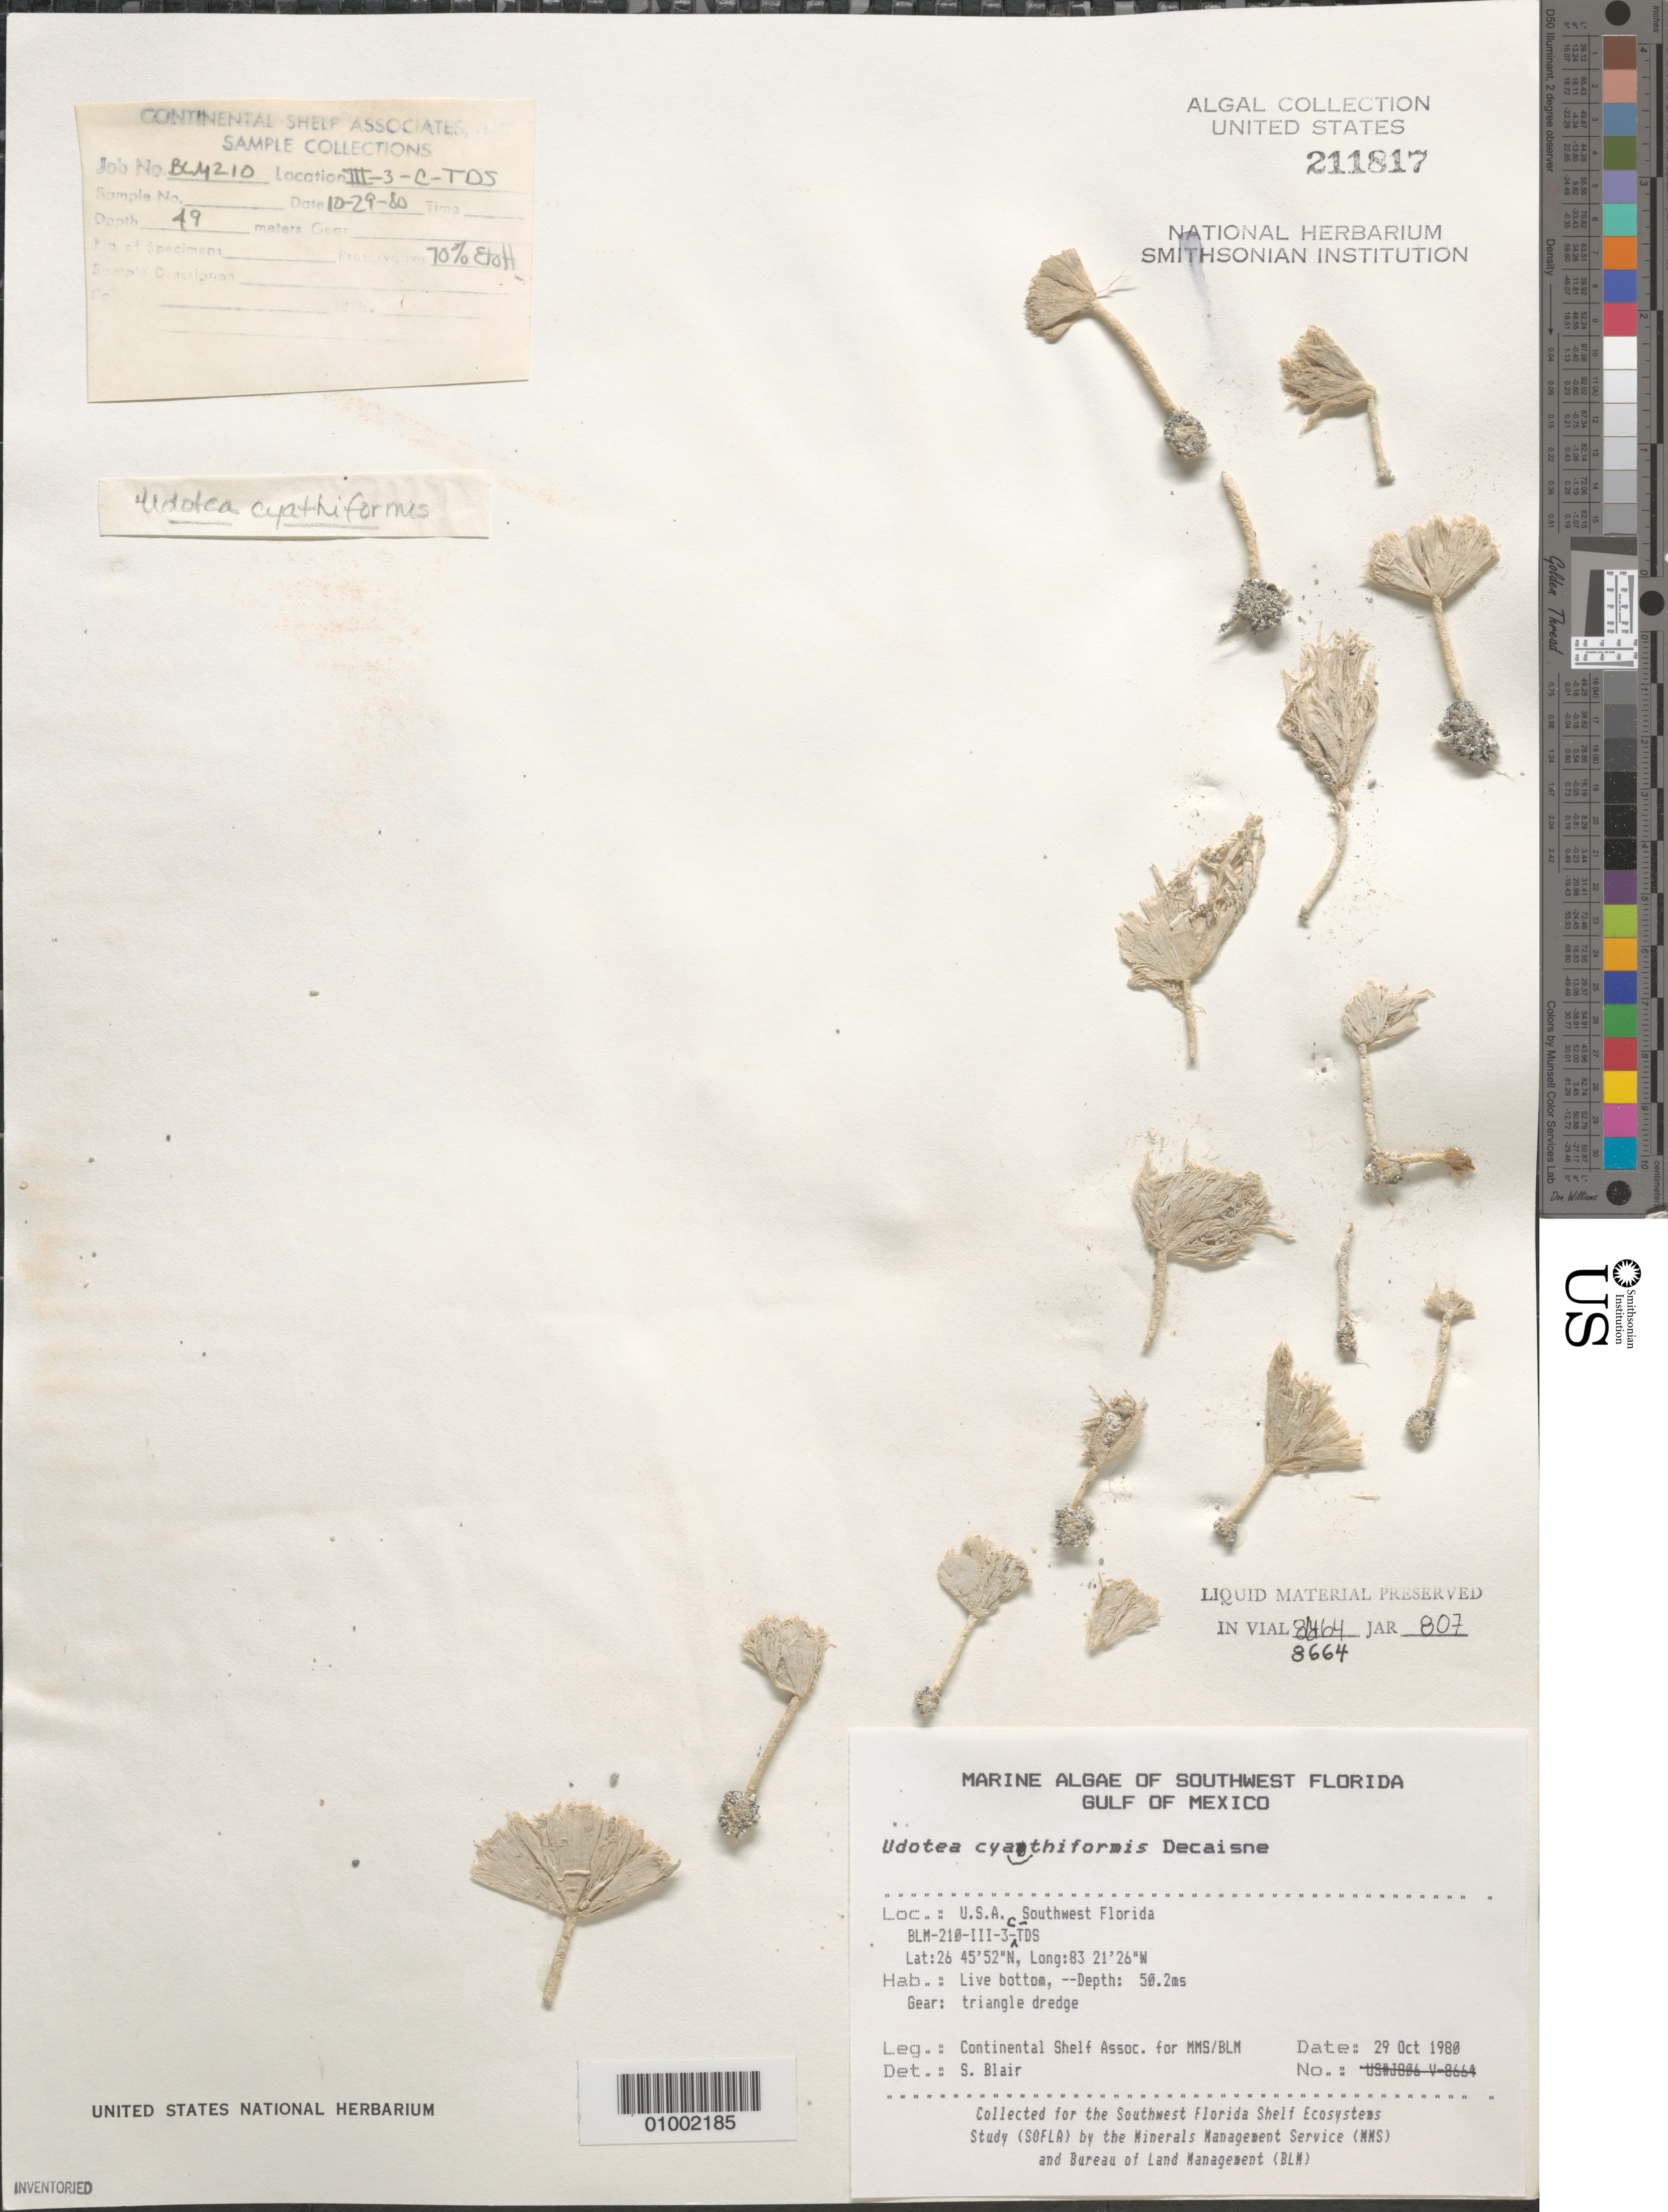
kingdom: Plantae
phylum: Chlorophyta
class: Ulvophyceae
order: Bryopsidales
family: Udoteaceae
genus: Udotea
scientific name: Udotea cyathiformis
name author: Decne.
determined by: Blair, S. M.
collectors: Continental Shelf Associates for the MMS/BLM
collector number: BLM-210-III-3-C-TDS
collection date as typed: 29 Oct 1980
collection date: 1980-10-29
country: United States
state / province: Florida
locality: Gulf of Mexico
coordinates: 26 45'52"N, 83 21'26"W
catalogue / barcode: US 211817